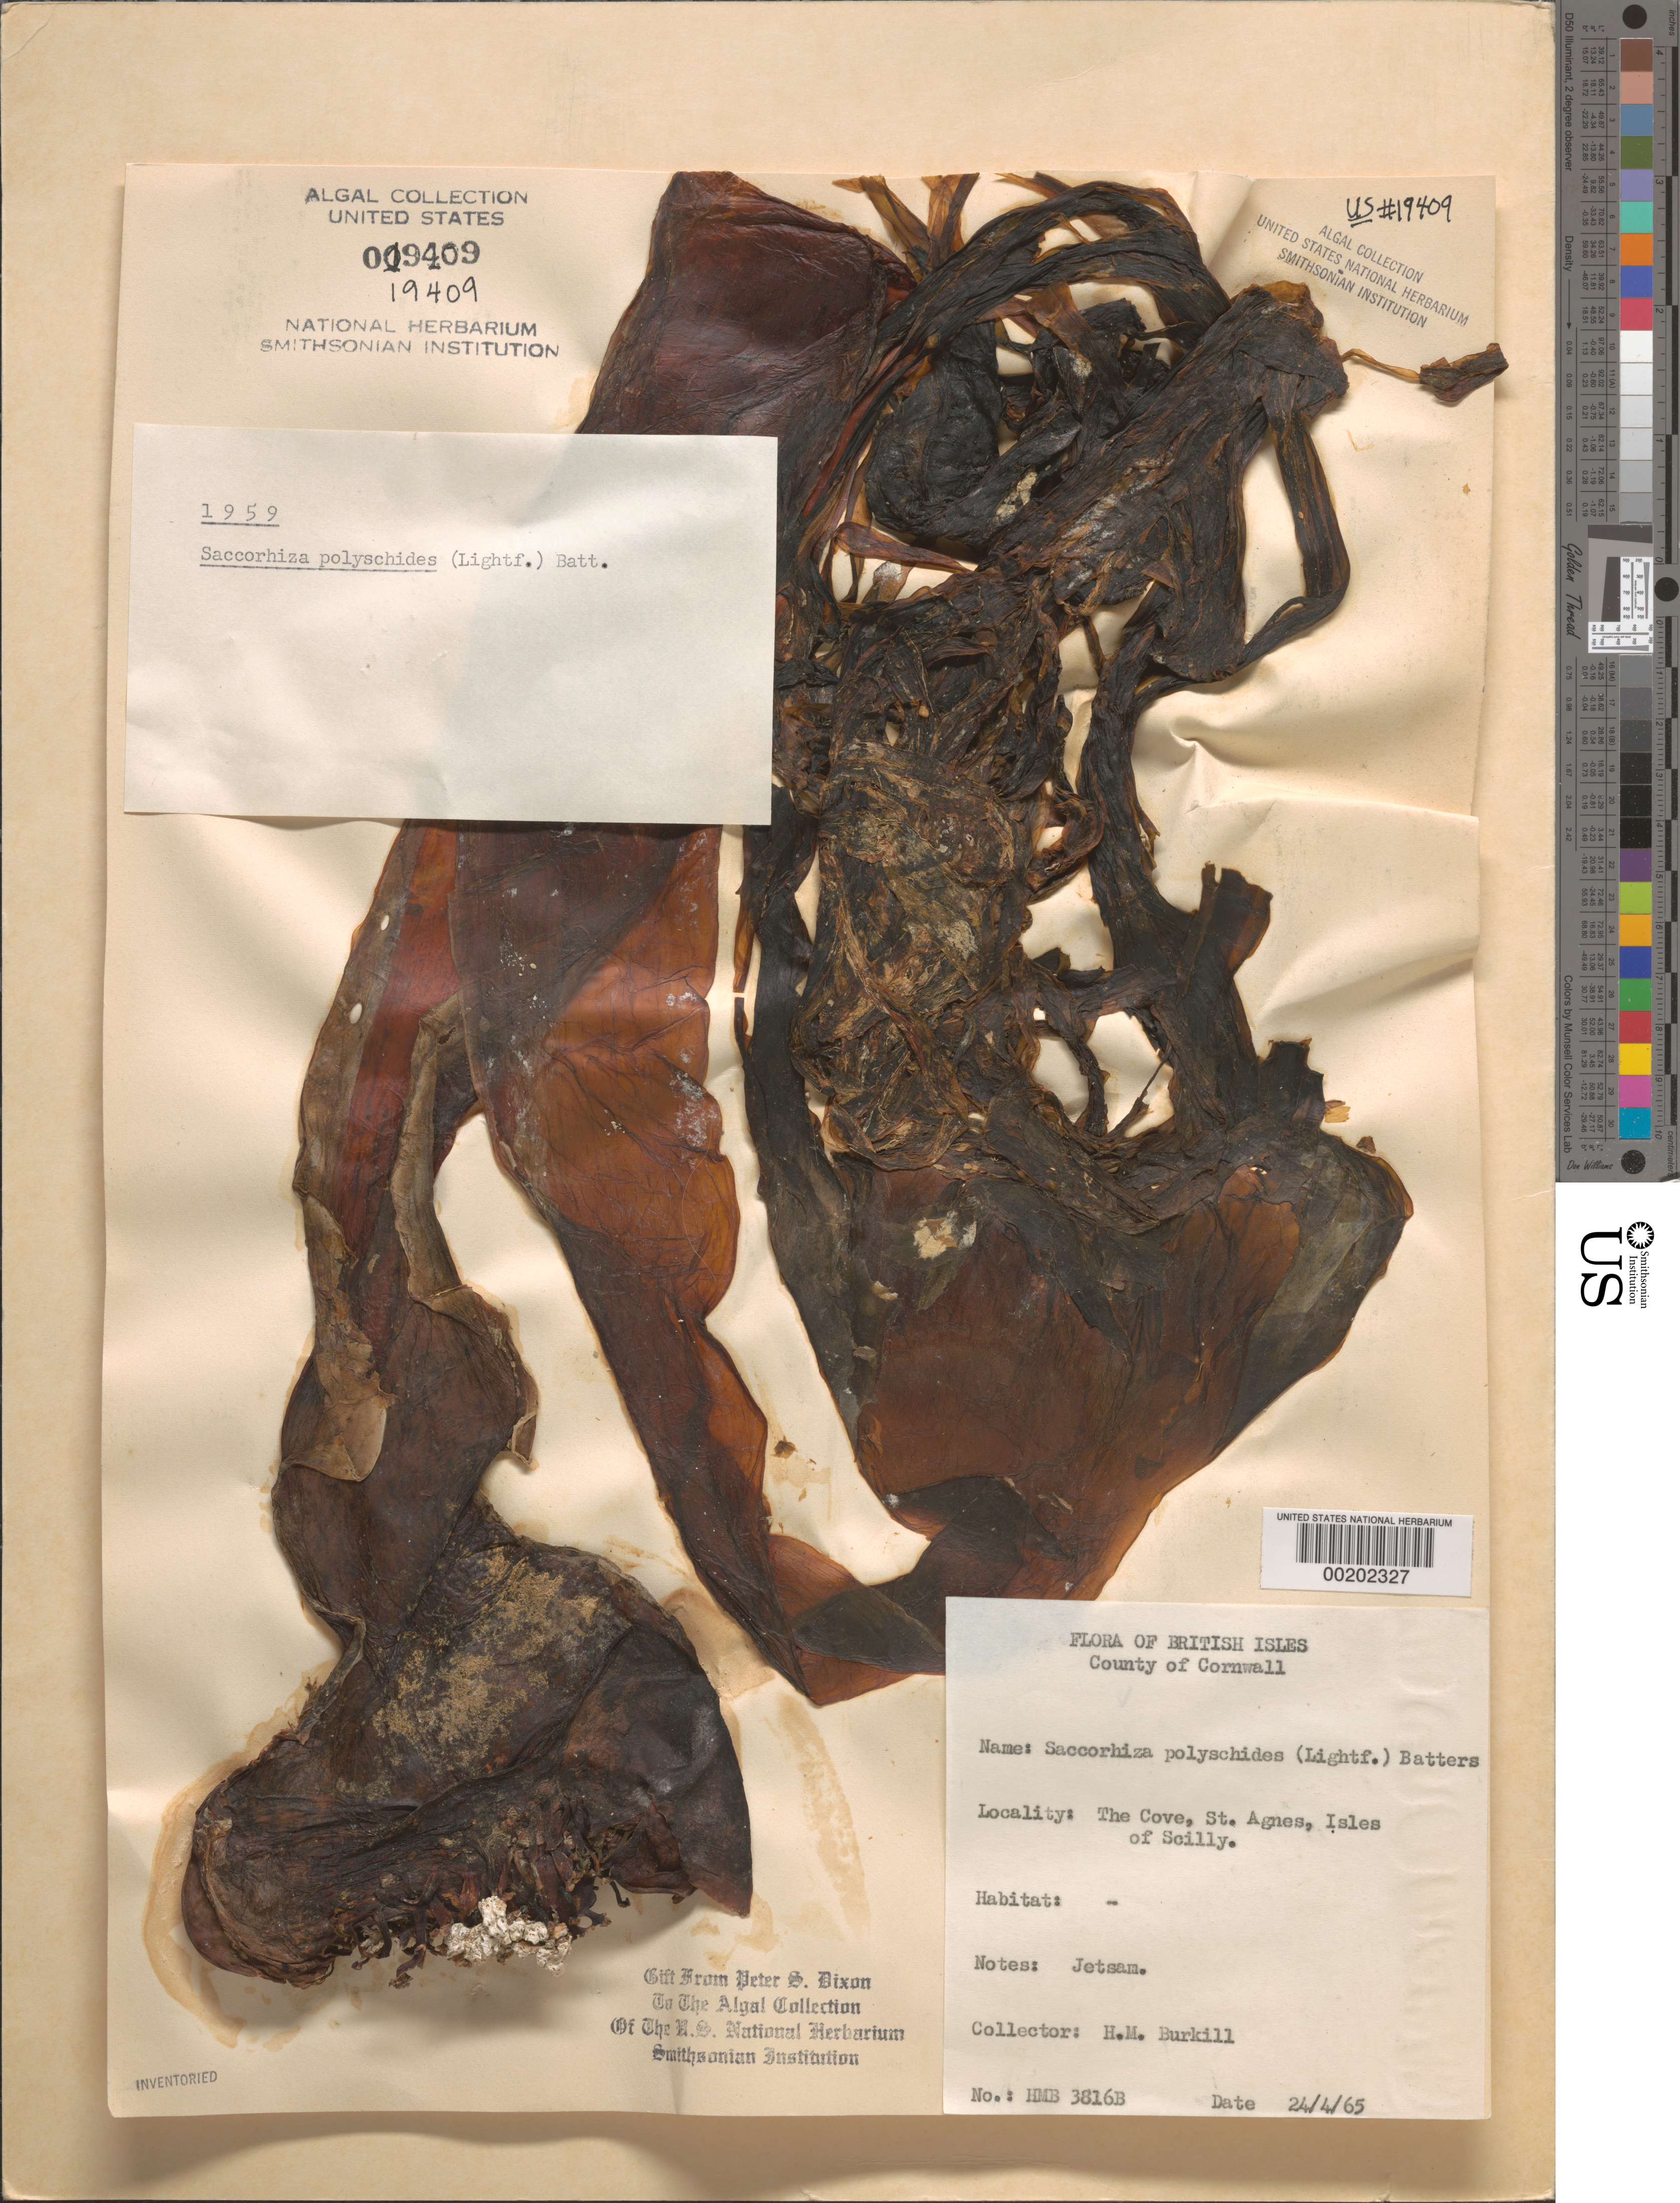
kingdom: Chromista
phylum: Foraminifera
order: Astrorhizida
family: Hyperamminidae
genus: Saccorhiza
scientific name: Saccorhiza polyschides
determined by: Dixon, P. S.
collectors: H. M. Burkill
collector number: HMB 3816b & PSD 1959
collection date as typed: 24 Apr 1965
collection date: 1965-04-24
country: United Kingdom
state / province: England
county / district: Council of the Isles of Scilly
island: St. Agnes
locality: The Cove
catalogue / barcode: US 19409